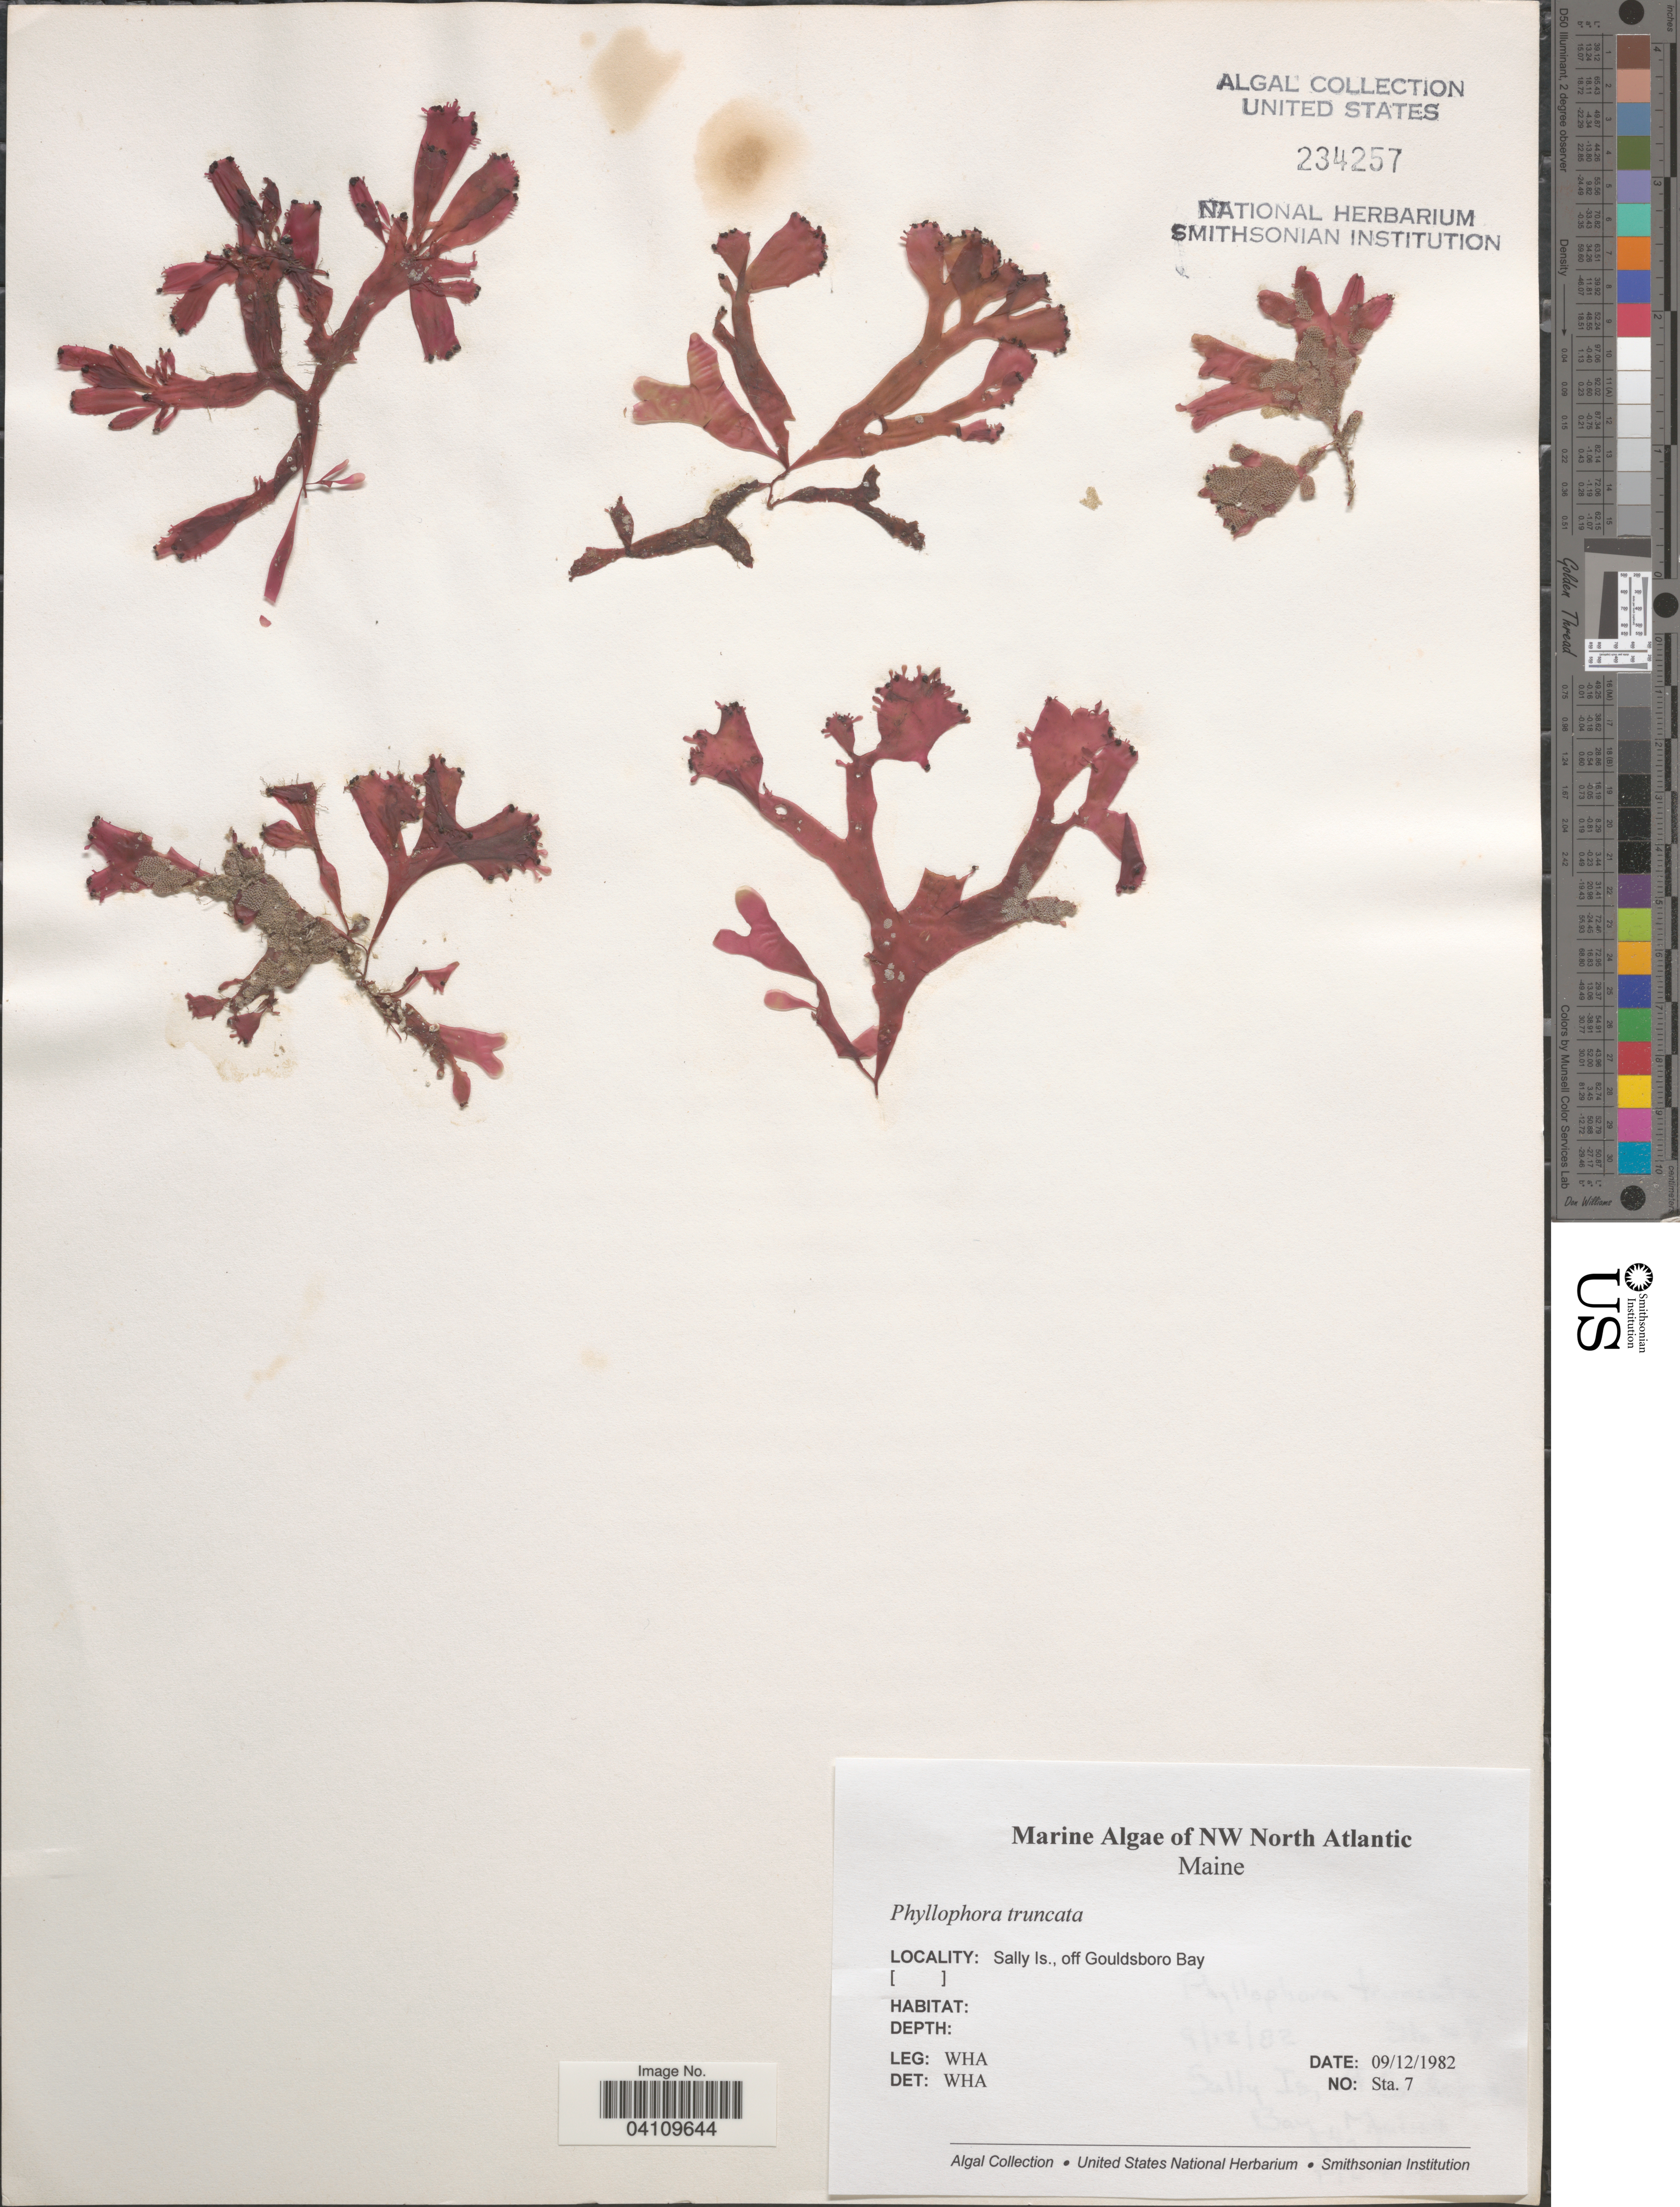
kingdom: Plantae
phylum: Rhodophyta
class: Florideophyceae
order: Gigartinales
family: Phyllophoraceae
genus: Coccotylus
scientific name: Coccotylus truncatus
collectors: W. H. Adey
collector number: Sta. 7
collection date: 1982-09-12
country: United States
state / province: Maine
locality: NW North Atlantic. Sally Is., off Gouldsboro Bay.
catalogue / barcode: US 234257